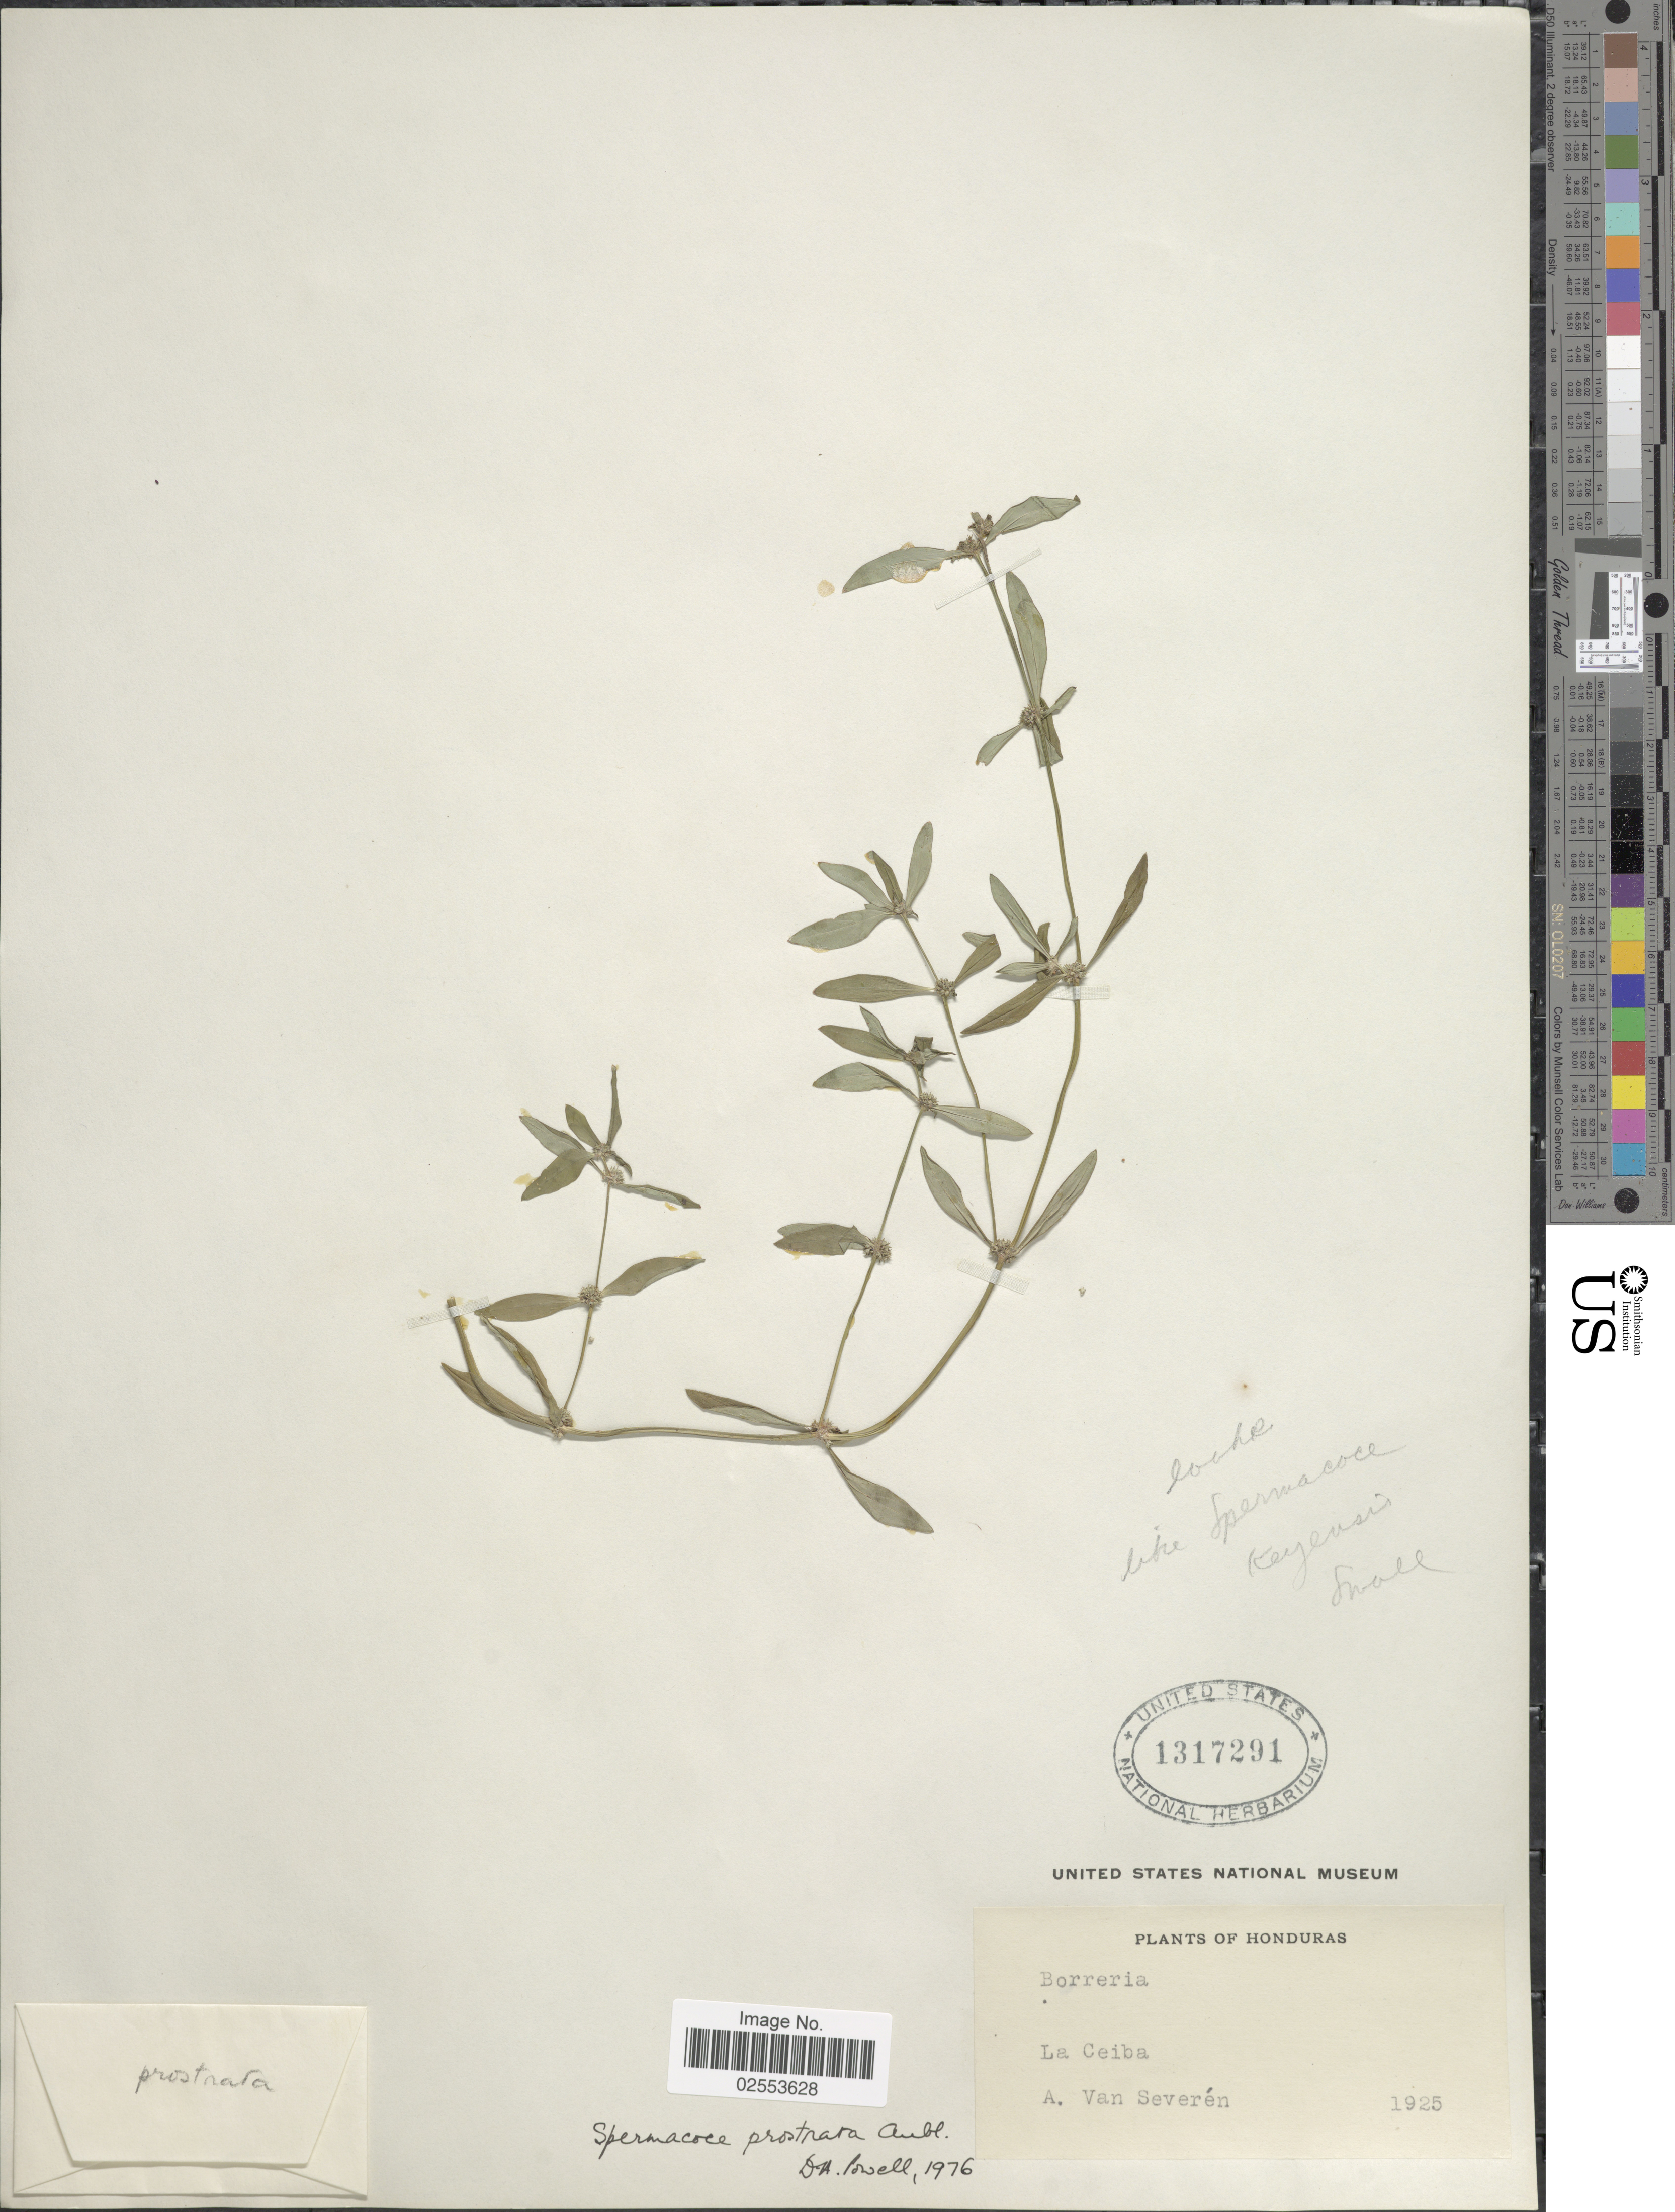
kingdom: Plantae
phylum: Tracheophyta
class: Magnoliopsida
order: Gentianales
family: Rubiaceae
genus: Spermacoce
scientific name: Spermacoce prostrata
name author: Aubl.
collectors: A. Van Severen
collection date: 1925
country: Honduras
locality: La Ceiba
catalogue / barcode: US 1317291